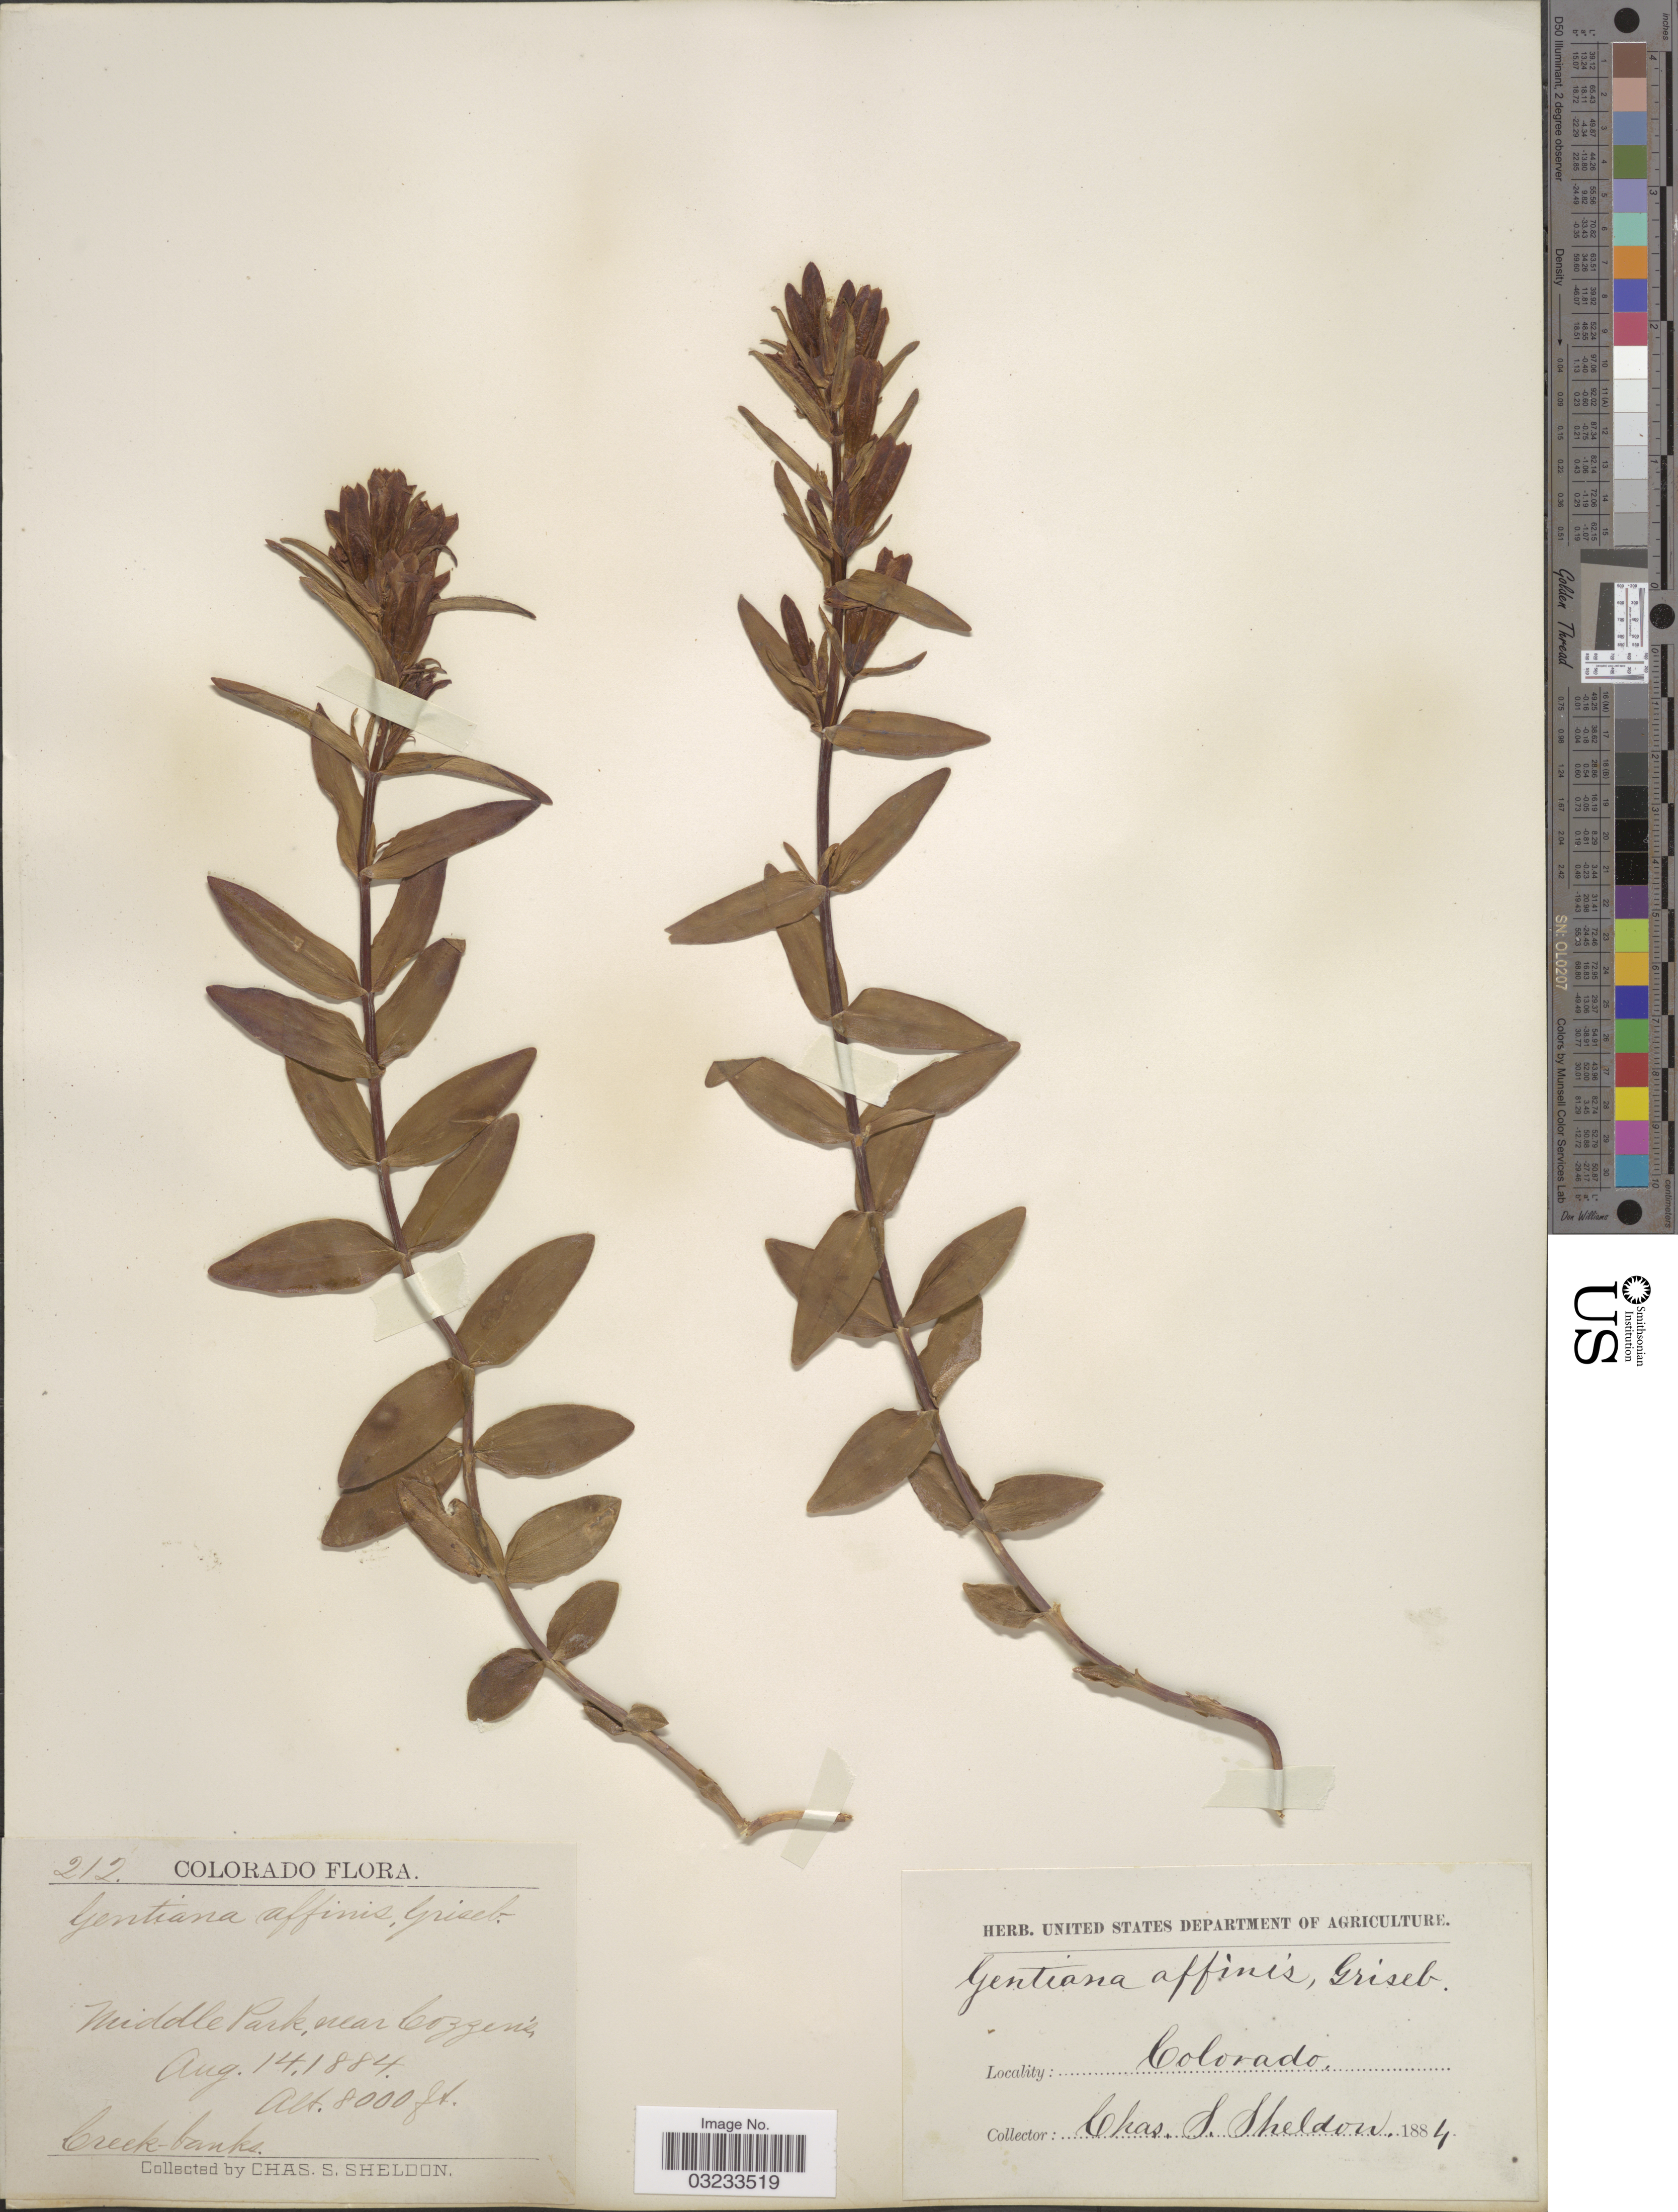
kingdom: Plantae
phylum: Tracheophyta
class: Magnoliopsida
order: Gentianales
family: Gentianaceae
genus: Gentiana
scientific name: Gentiana affinis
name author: Griseb.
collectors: C. S. Sheldon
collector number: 212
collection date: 1884-08-14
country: United States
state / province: Colorado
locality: Middle Park, near Cozzen's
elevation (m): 2438